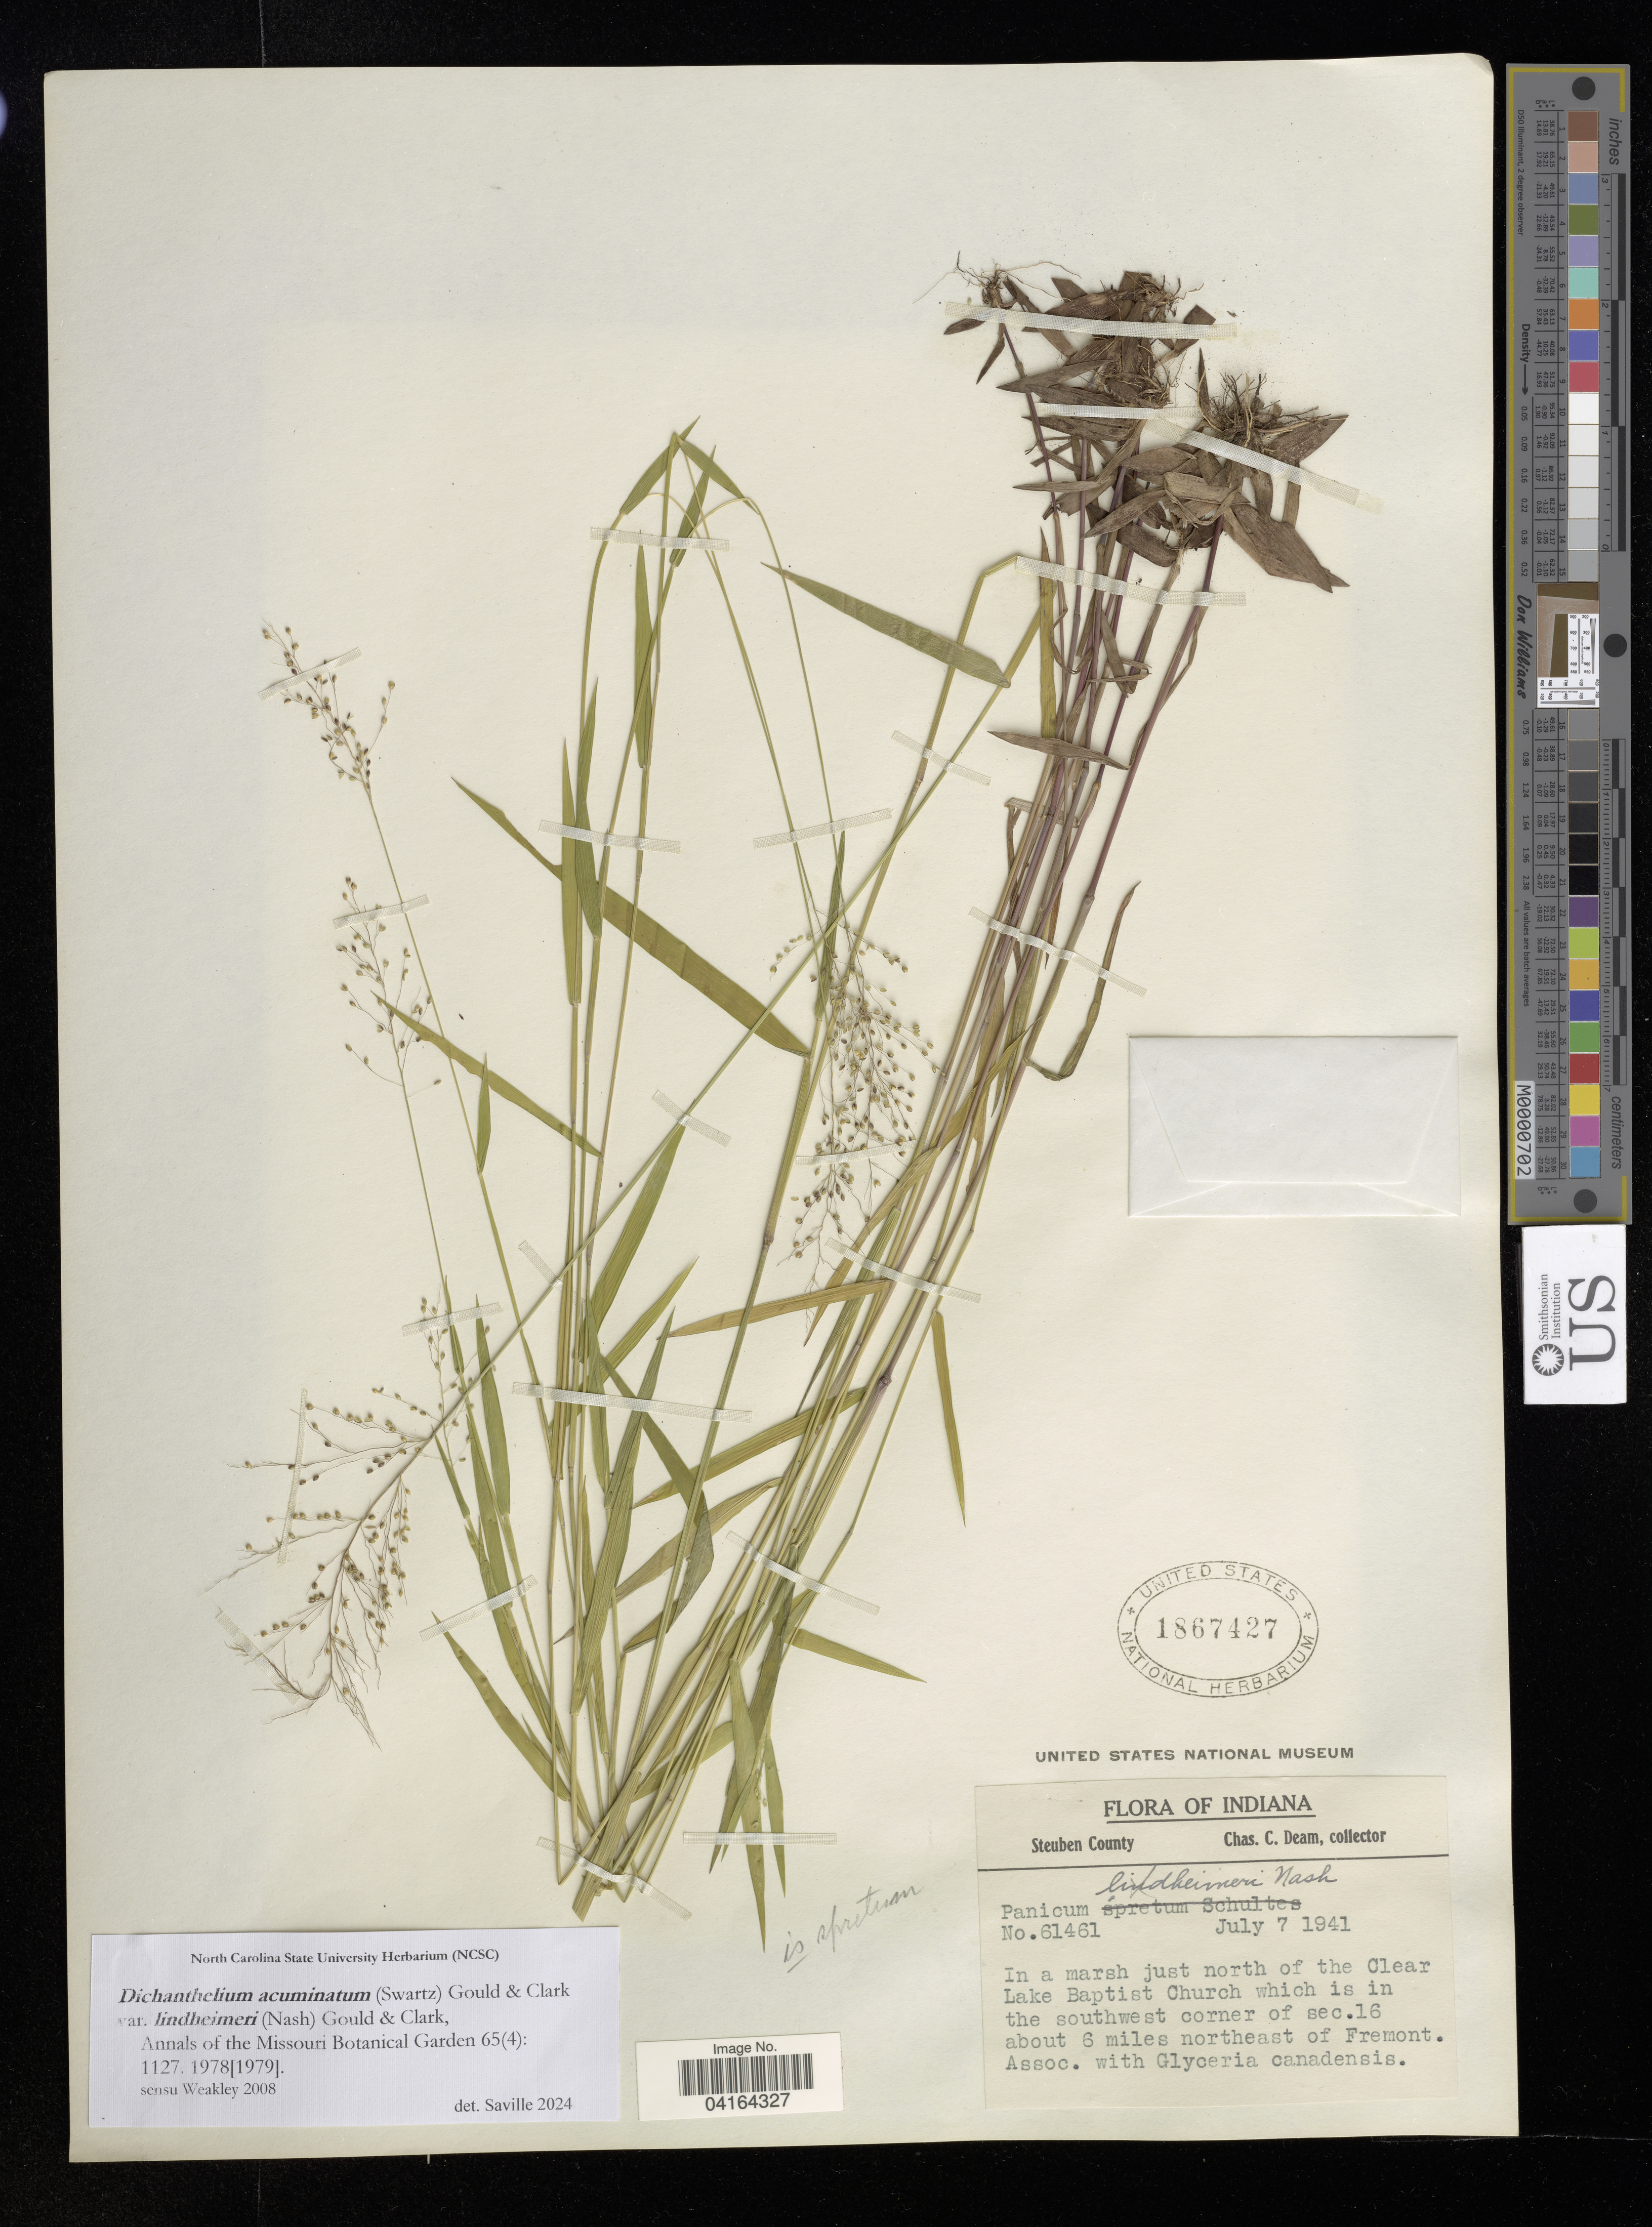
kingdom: Plantae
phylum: Tracheophyta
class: Liliopsida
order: Poales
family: Poaceae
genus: Dichanthelium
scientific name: Dichanthelium acuminatum var. lindheimeri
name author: (Nash) Gould & C.A. Clark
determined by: Saville, A. C., (NCSC), North Carolina State University (UNITED STATES)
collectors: C. C. Deam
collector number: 61461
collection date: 1941-07-07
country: United States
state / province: Indiana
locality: In a marsh just north fo the Olear Lake Buptist Church which is in the southwest corner of sec.16 about 6 miles northeast of Fremont.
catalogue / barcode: US 1867427